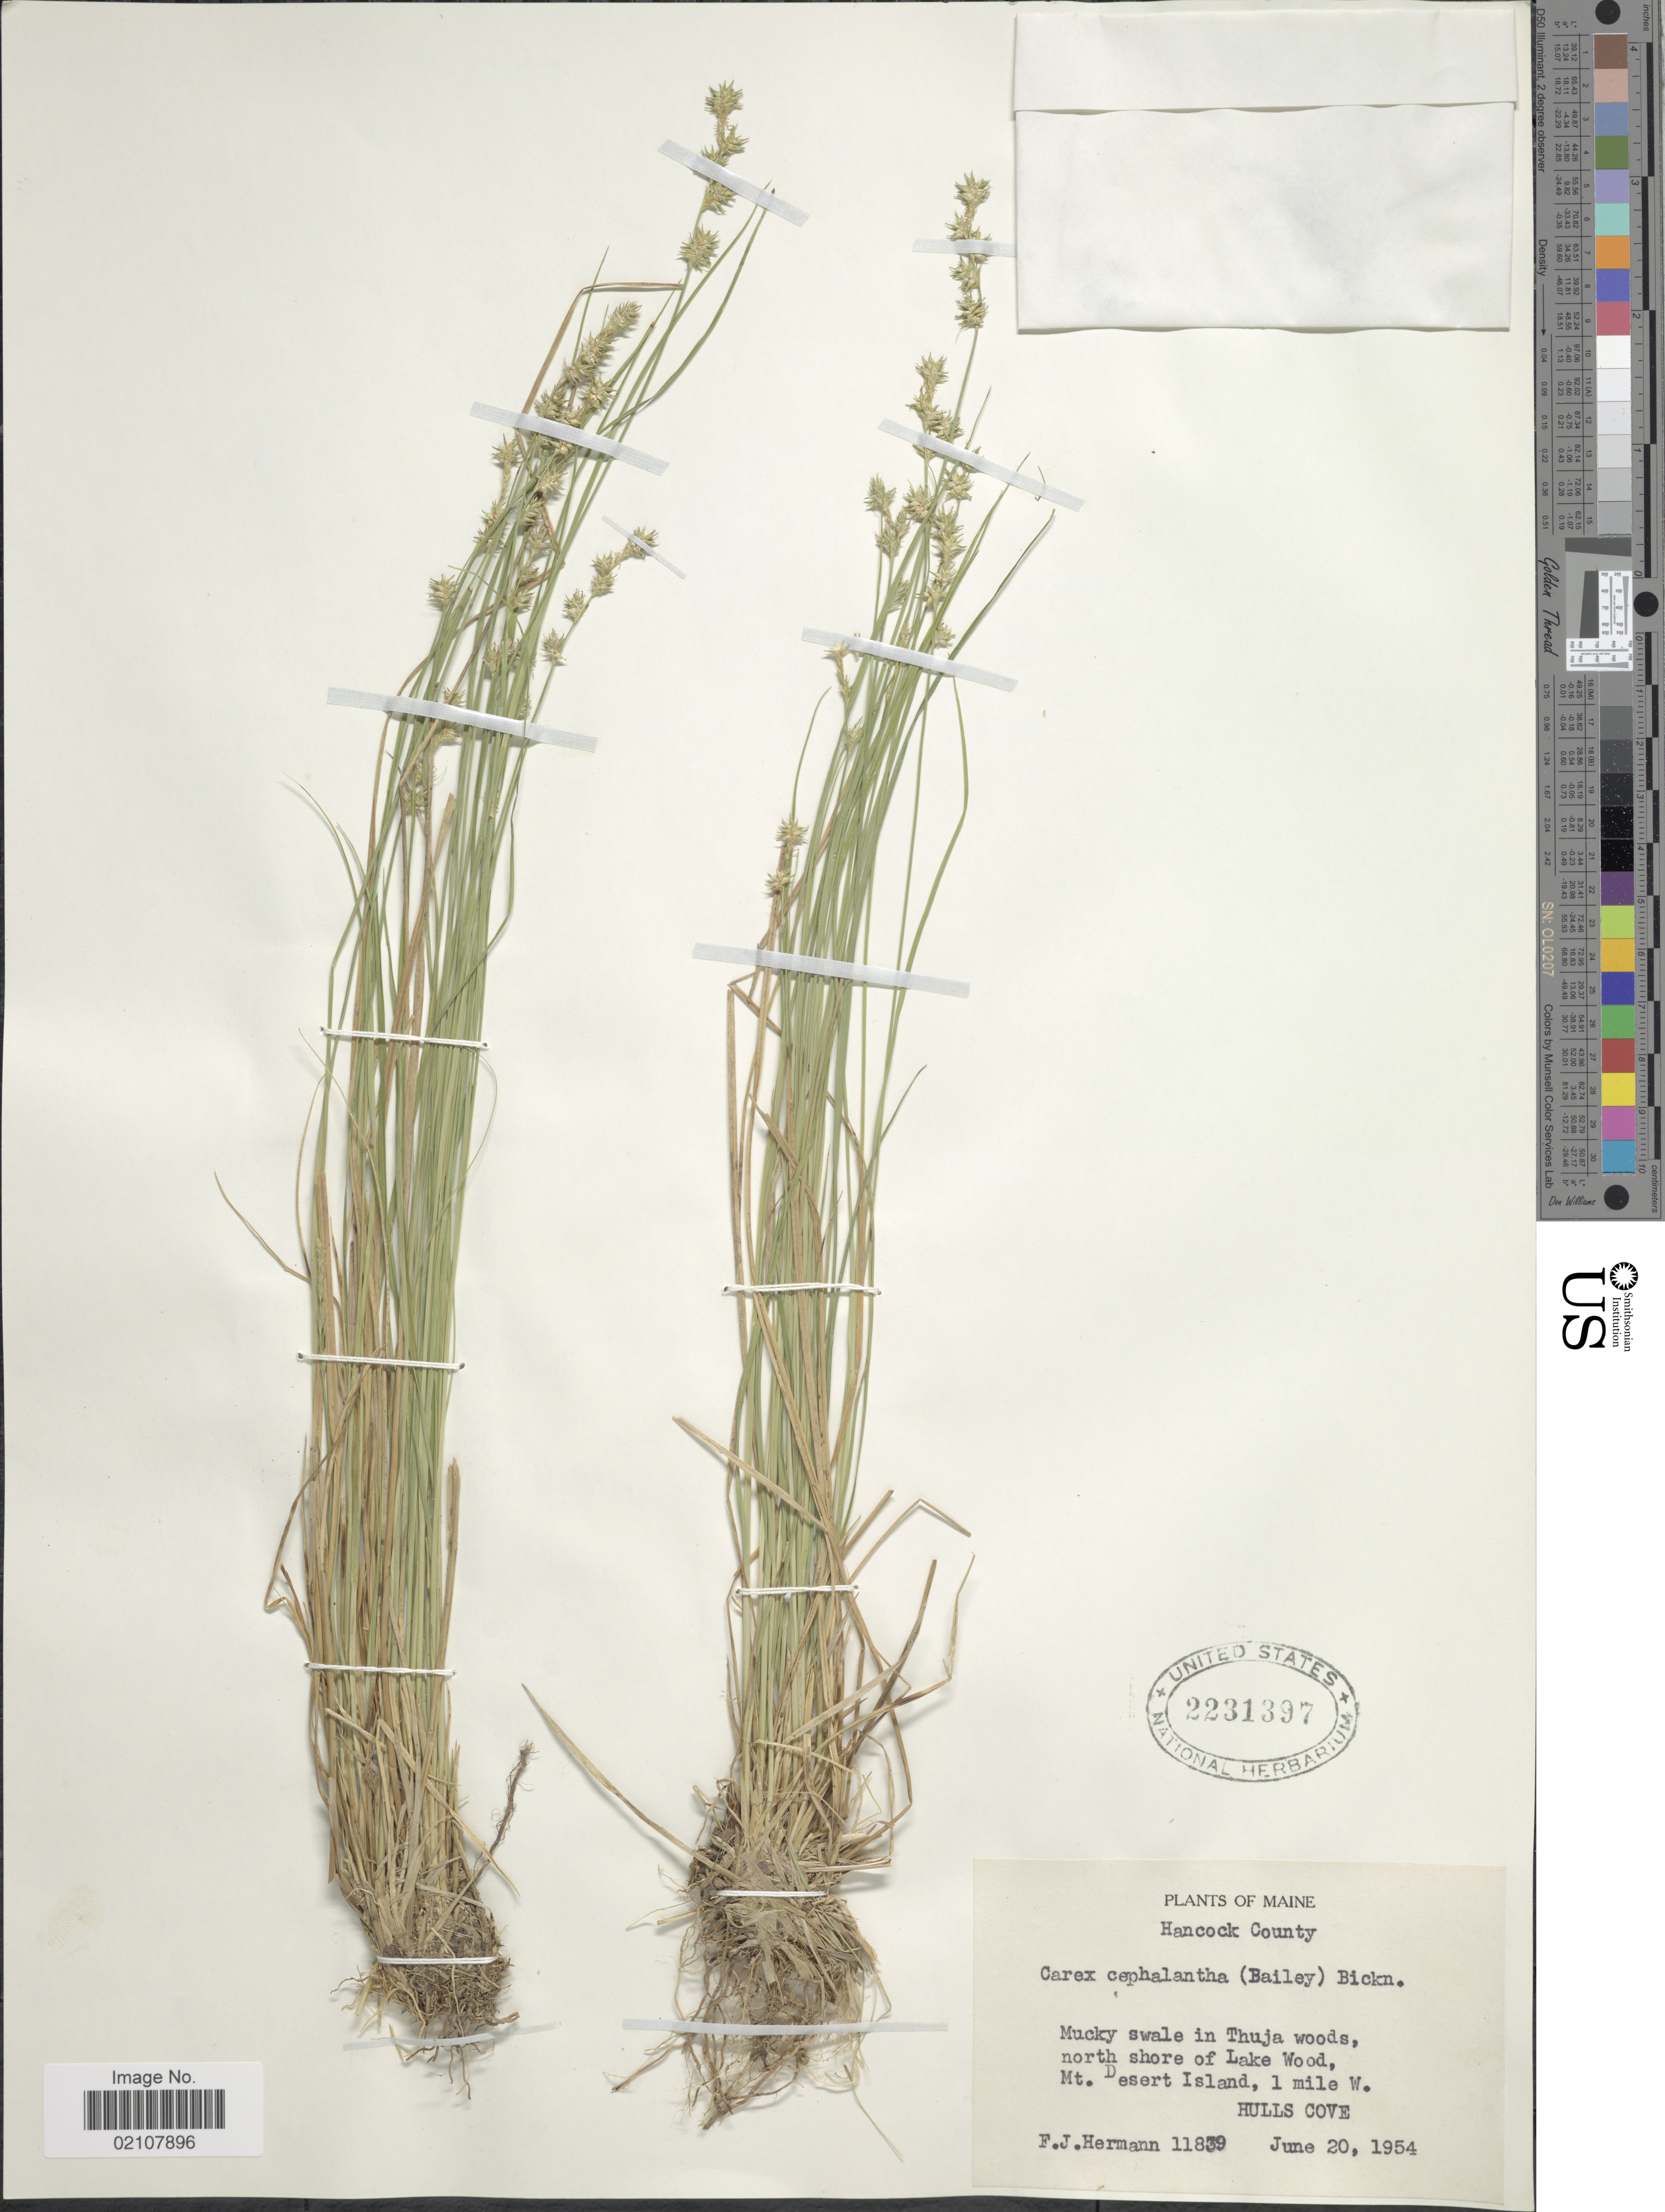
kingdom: Plantae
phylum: Tracheophyta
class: Liliopsida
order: Poales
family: Cyperaceae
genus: Carex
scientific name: Carex echinata subsp. echinata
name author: Murray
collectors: F. J. Hermann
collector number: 11839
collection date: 1954-06-20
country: United States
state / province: Maine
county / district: Hancock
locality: Mucky swale in Thuja woods, north shore of Lake Wood, Mt Desert Island, 1 mile W. Hulls Cove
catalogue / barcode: US 2231397